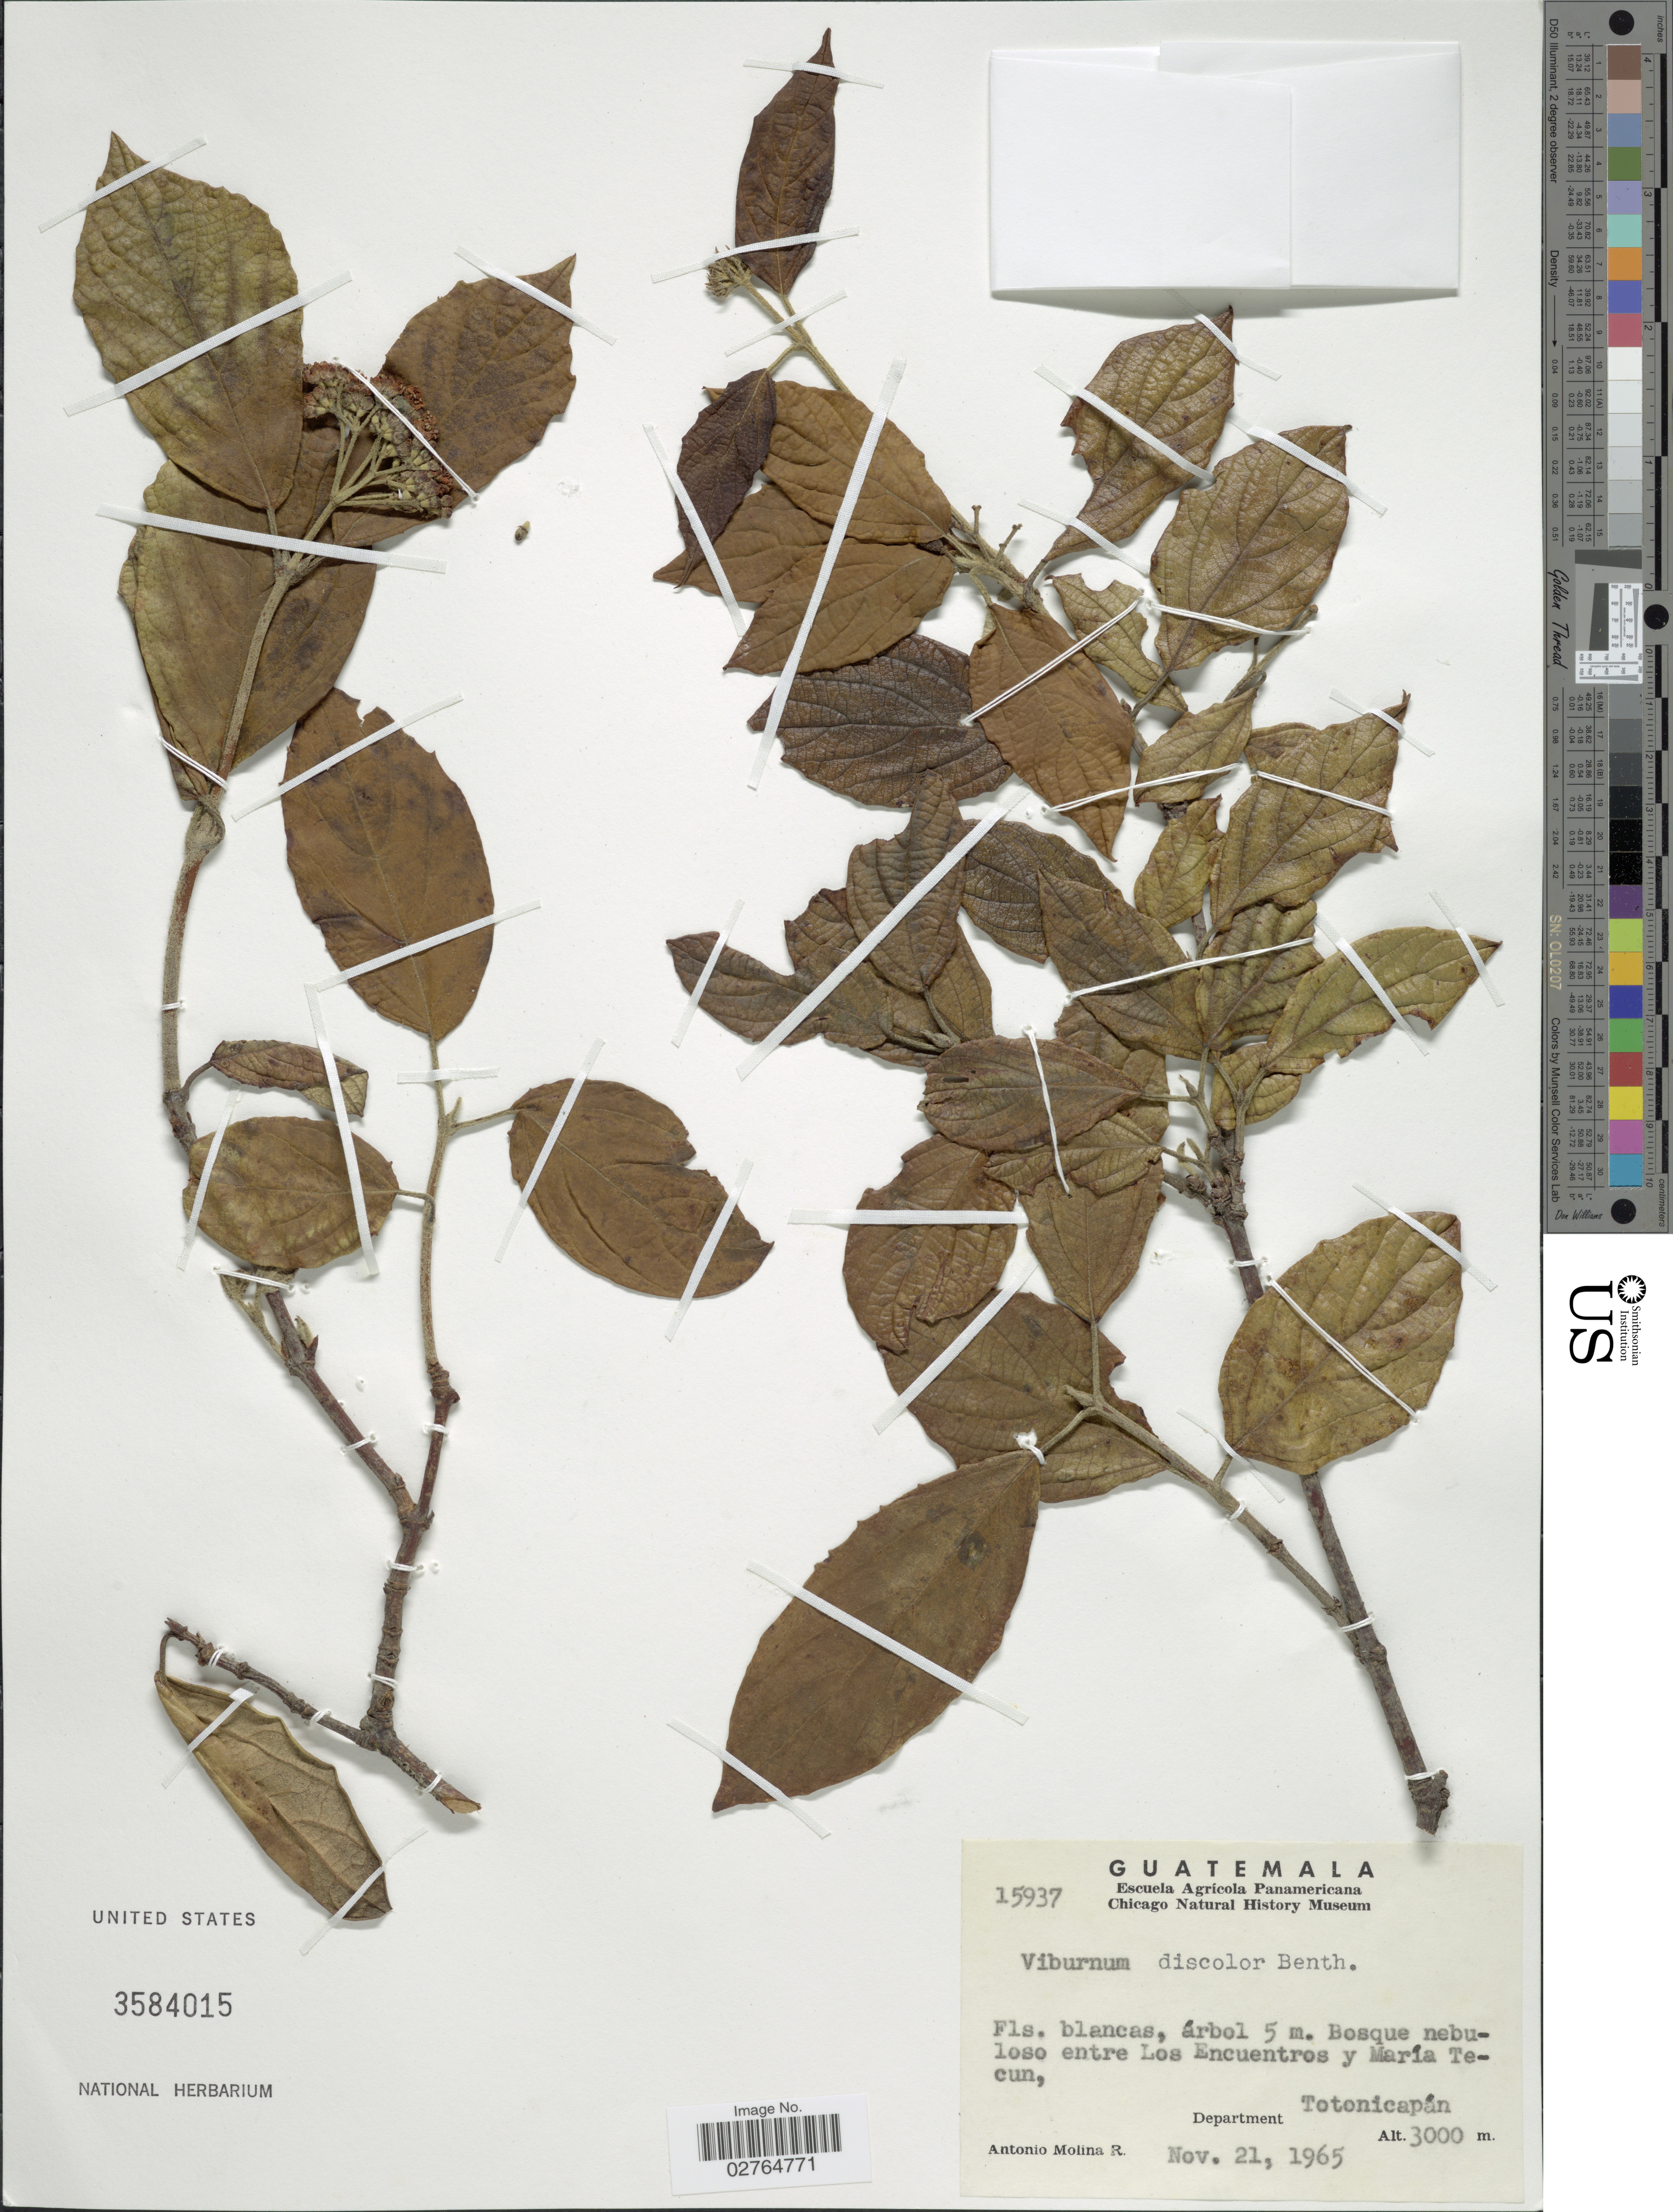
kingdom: Plantae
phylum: Tracheophyta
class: Magnoliopsida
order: Dipsacales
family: Viburnaceae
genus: Viburnum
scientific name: Viburnum discolor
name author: Benth.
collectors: A. Molina R.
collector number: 15937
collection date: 1965-11-21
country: Guatemala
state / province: Totonicapan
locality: Bosque nebuloso entre Los Encuentros y María Tecun. Department Totonicapán.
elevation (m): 3000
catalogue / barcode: US 3584015